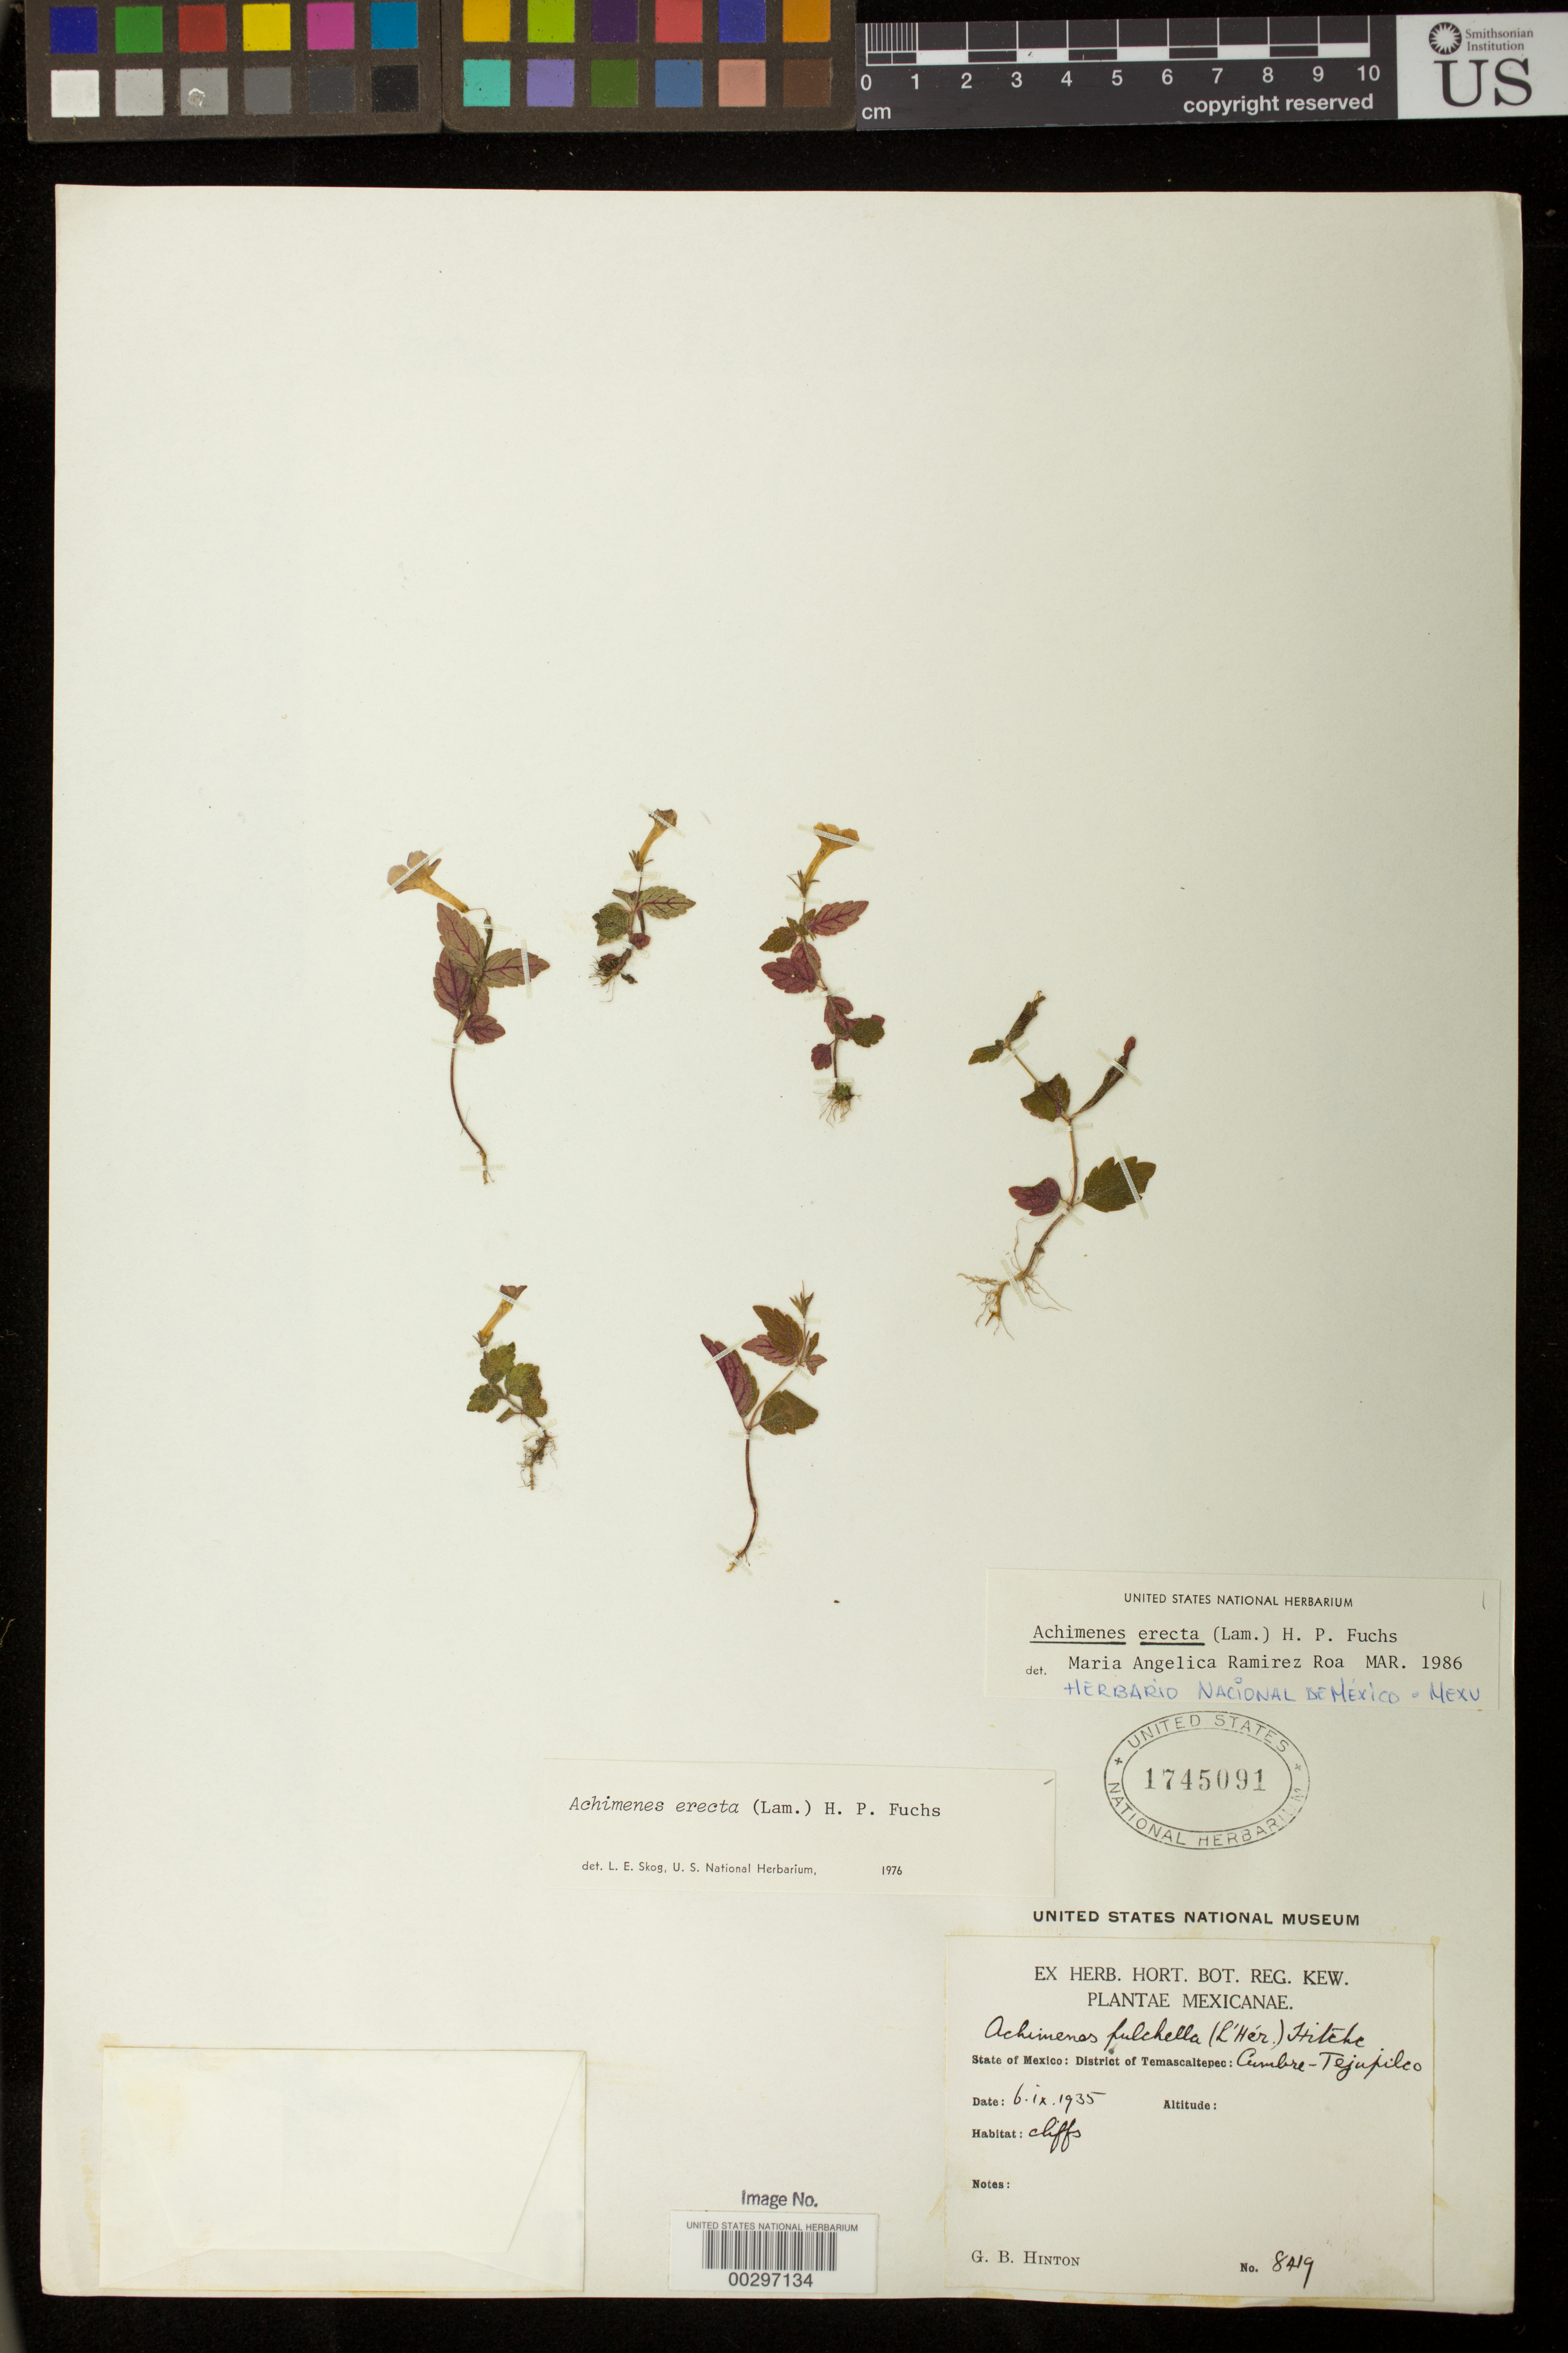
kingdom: Plantae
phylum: Tracheophyta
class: Magnoliopsida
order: Lamiales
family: Gesneriaceae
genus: Achimenes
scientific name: Achimenes erecta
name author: (Lam.) H.P. Fuchs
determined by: Skog, Laurence E.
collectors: G. B. Hinton & et al.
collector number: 8419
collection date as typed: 06 Sep 1935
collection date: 1935-09-06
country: Mexico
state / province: México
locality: Dist. Temascaltepec: Cumbre-Tejupilco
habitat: Cliffs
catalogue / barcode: US 1745091